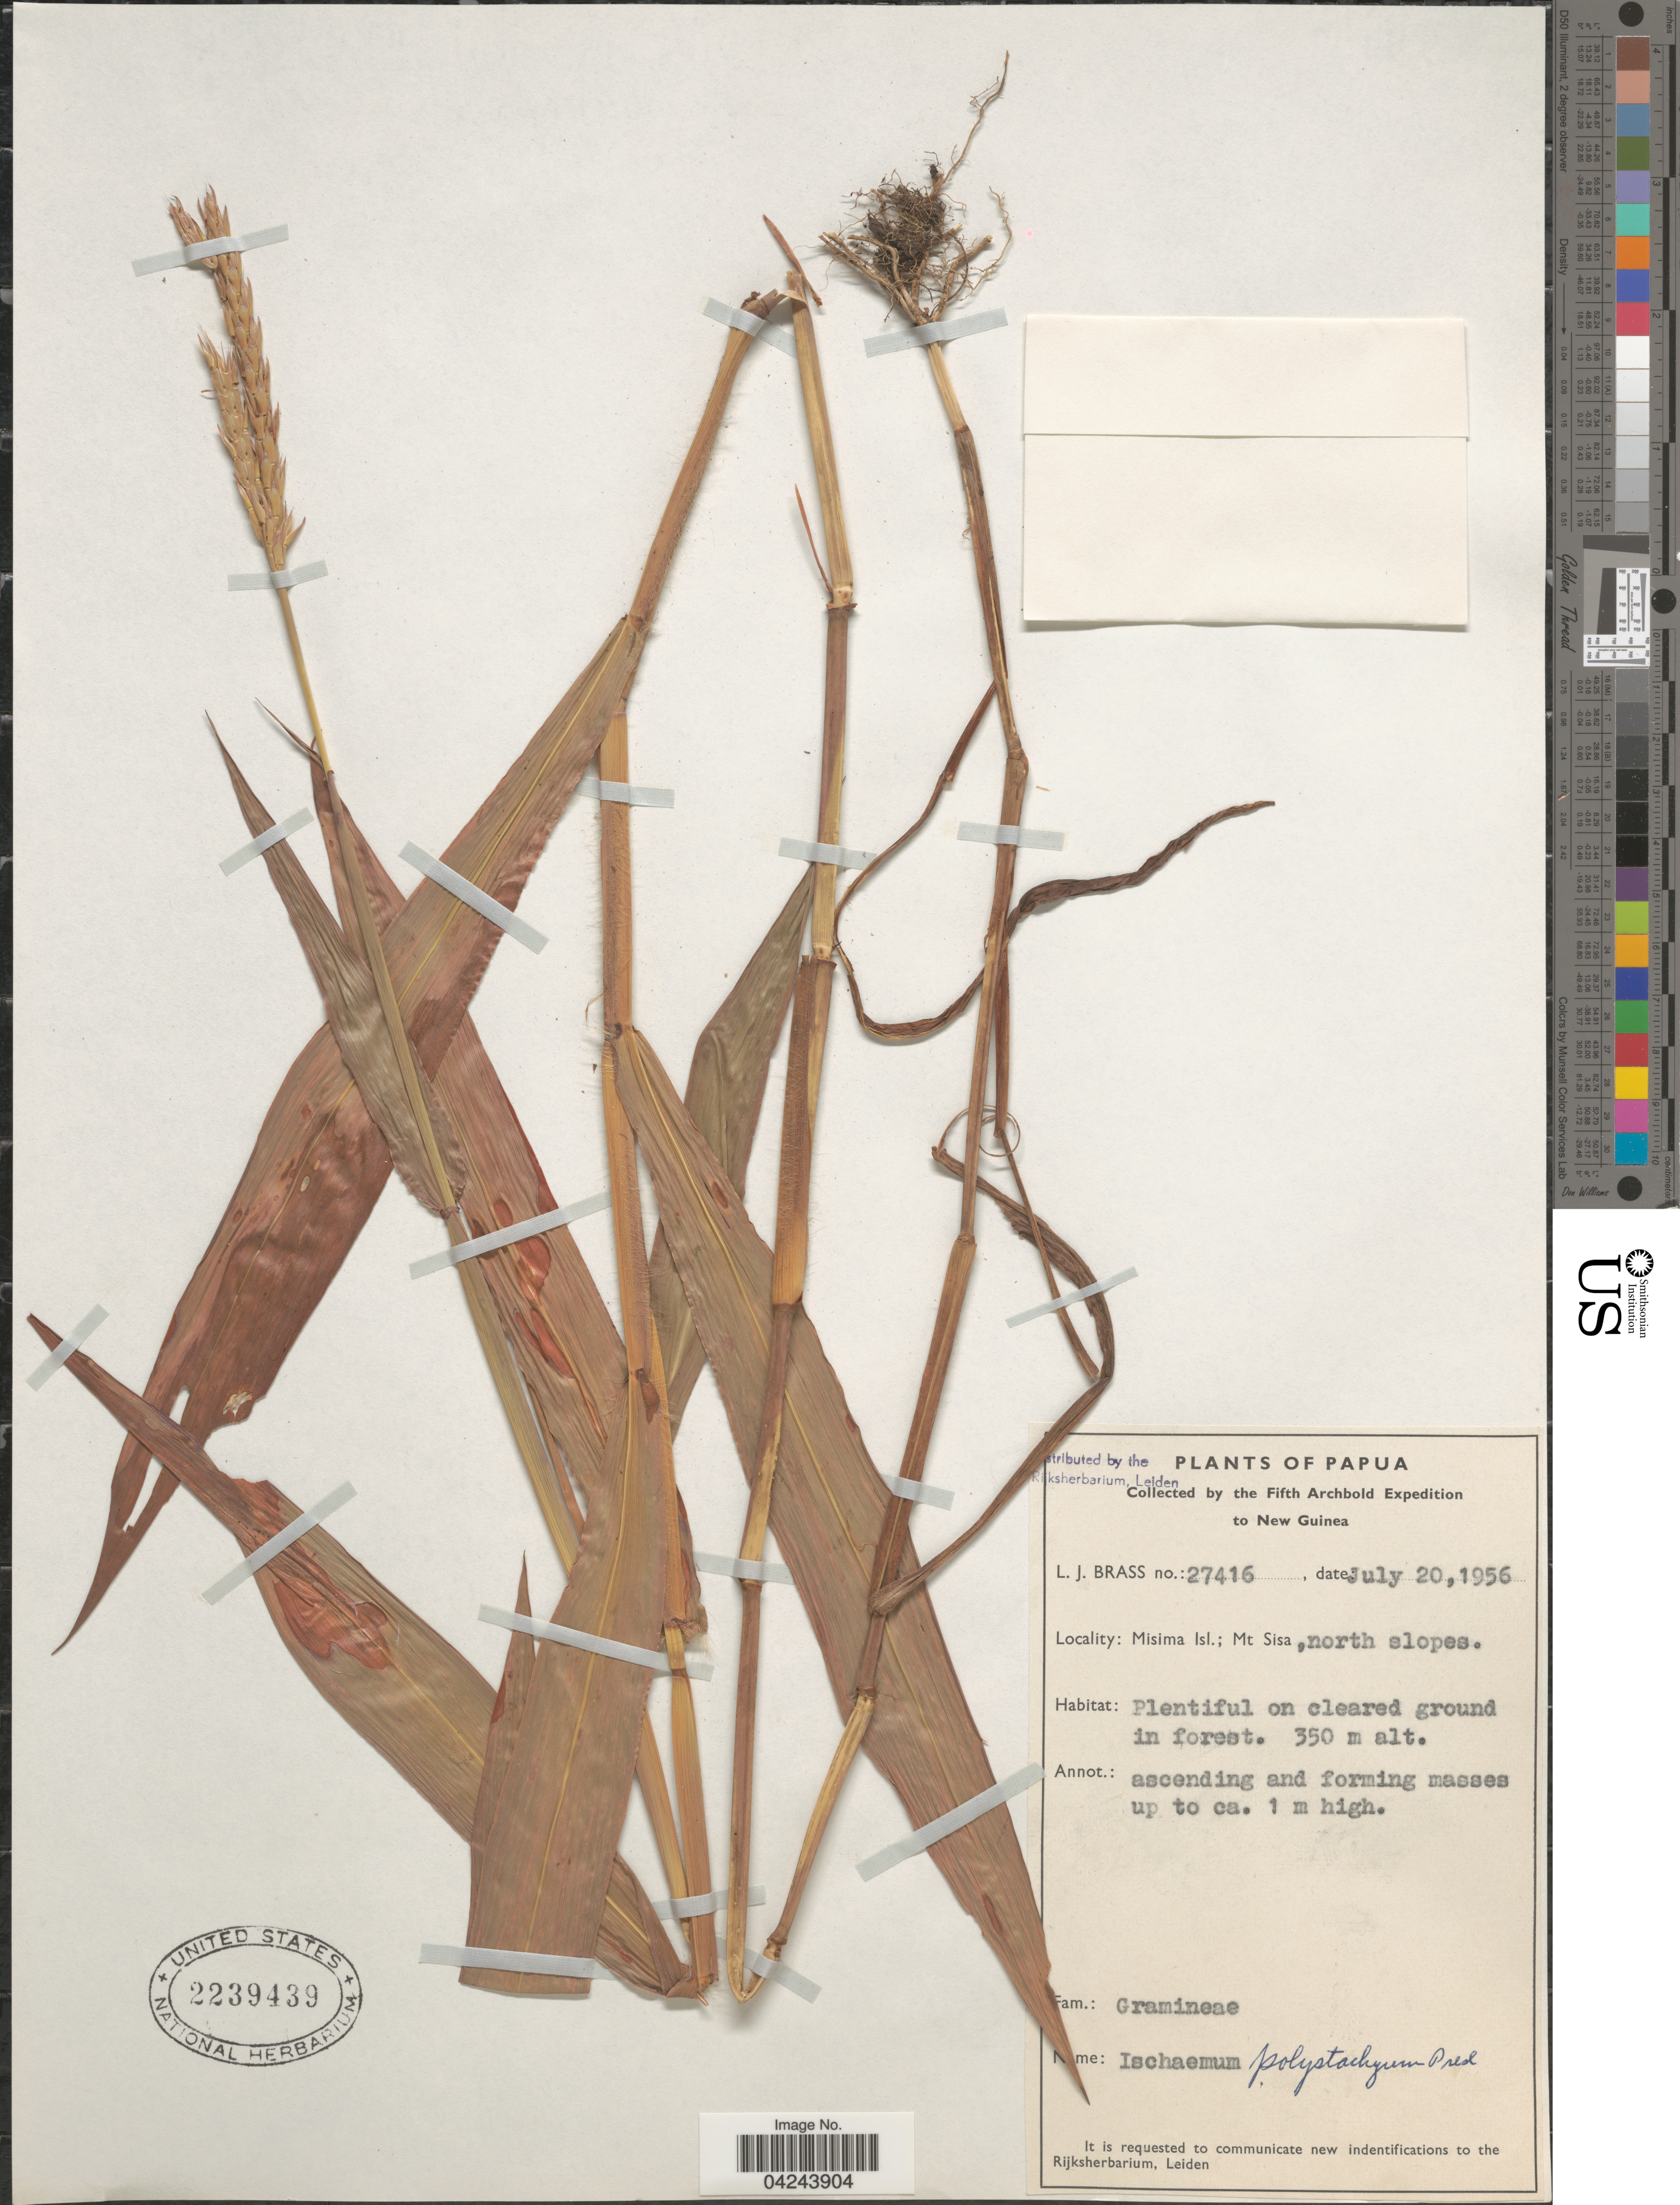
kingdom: Plantae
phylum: Tracheophyta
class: Liliopsida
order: Poales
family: Poaceae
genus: Ischaemum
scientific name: Ischaemum polystachyum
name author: J. Presl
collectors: L. J. Brass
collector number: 27416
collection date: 1956-07-20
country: Papua New Guinea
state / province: Milne Bay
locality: Papua. The Fifth Archbold Expedition to New Guinea. Misima Isl.; Mt Sisa, north slopes.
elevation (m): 350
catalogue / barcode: US 2239439